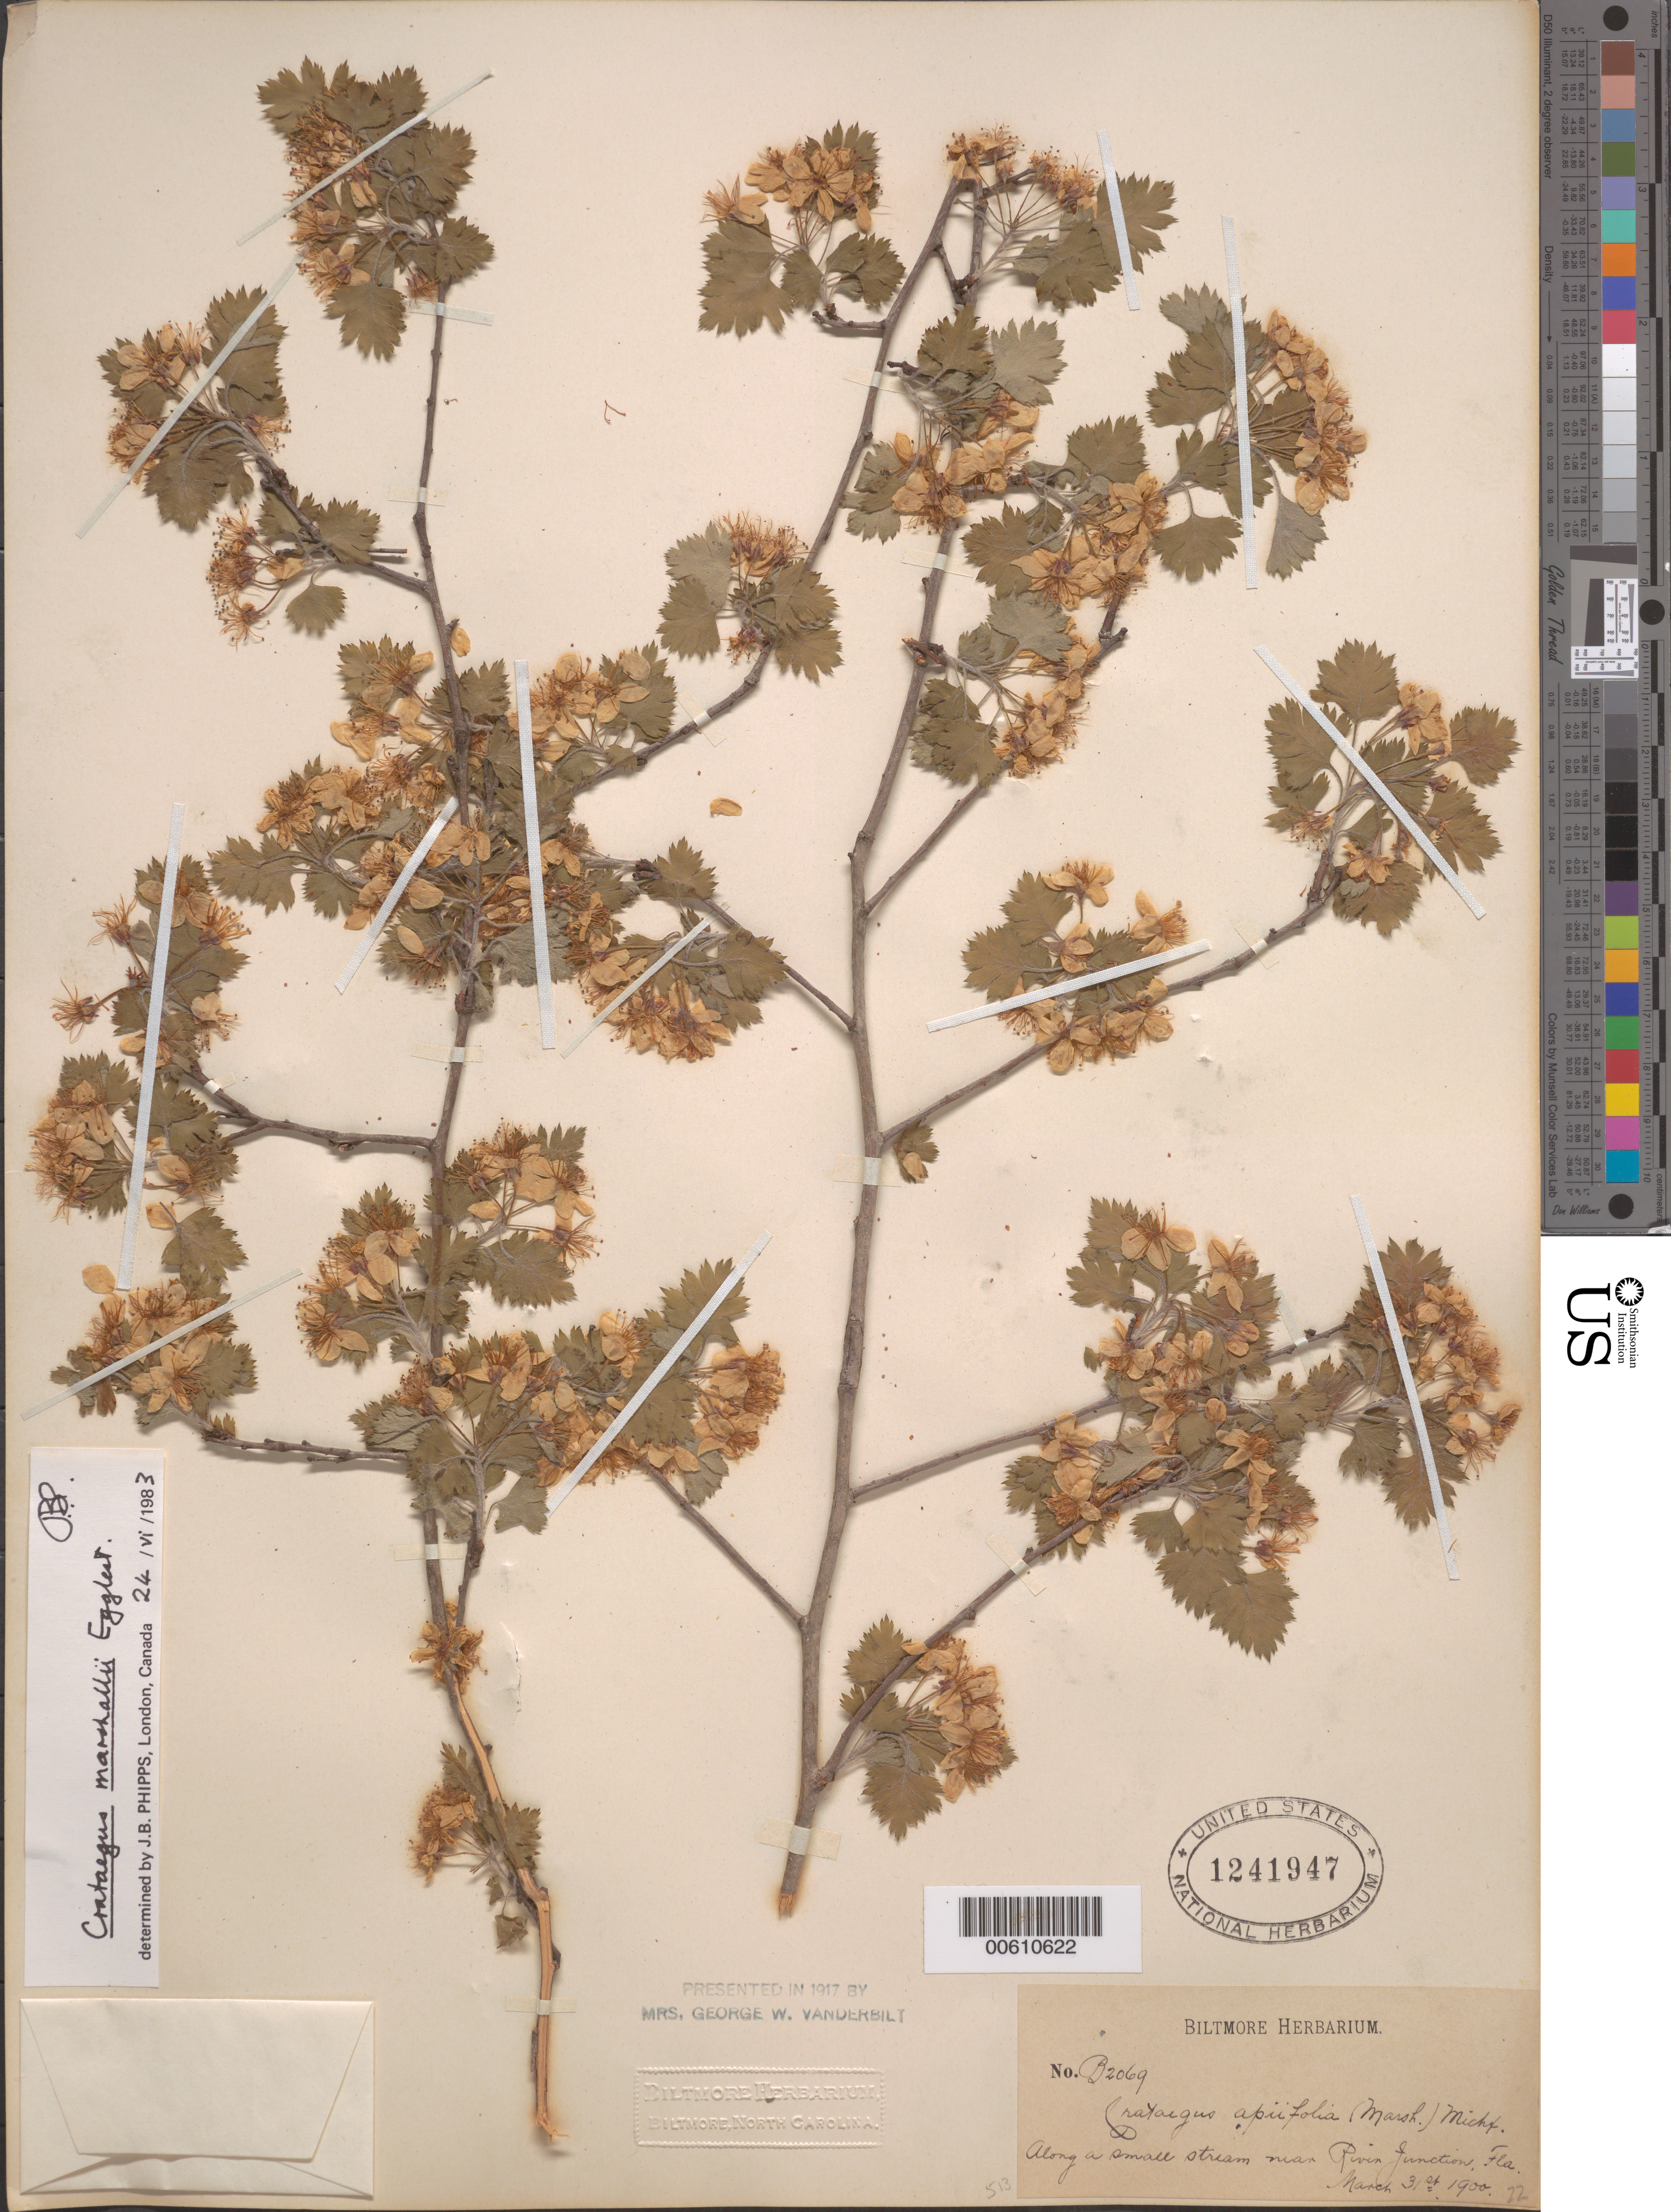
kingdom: Plantae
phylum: Tracheophyta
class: Magnoliopsida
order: Rosales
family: Rosaceae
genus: Crataegus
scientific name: Crataegus marshallii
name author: Eggl.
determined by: Phipps, James B., (UWO), University of Western Ontario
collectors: ex herb. Biltmore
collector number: B2069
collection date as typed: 31 Mar 1900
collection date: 1900-03-31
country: United States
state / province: Florida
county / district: Gadsden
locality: River Junction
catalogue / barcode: US 1241947